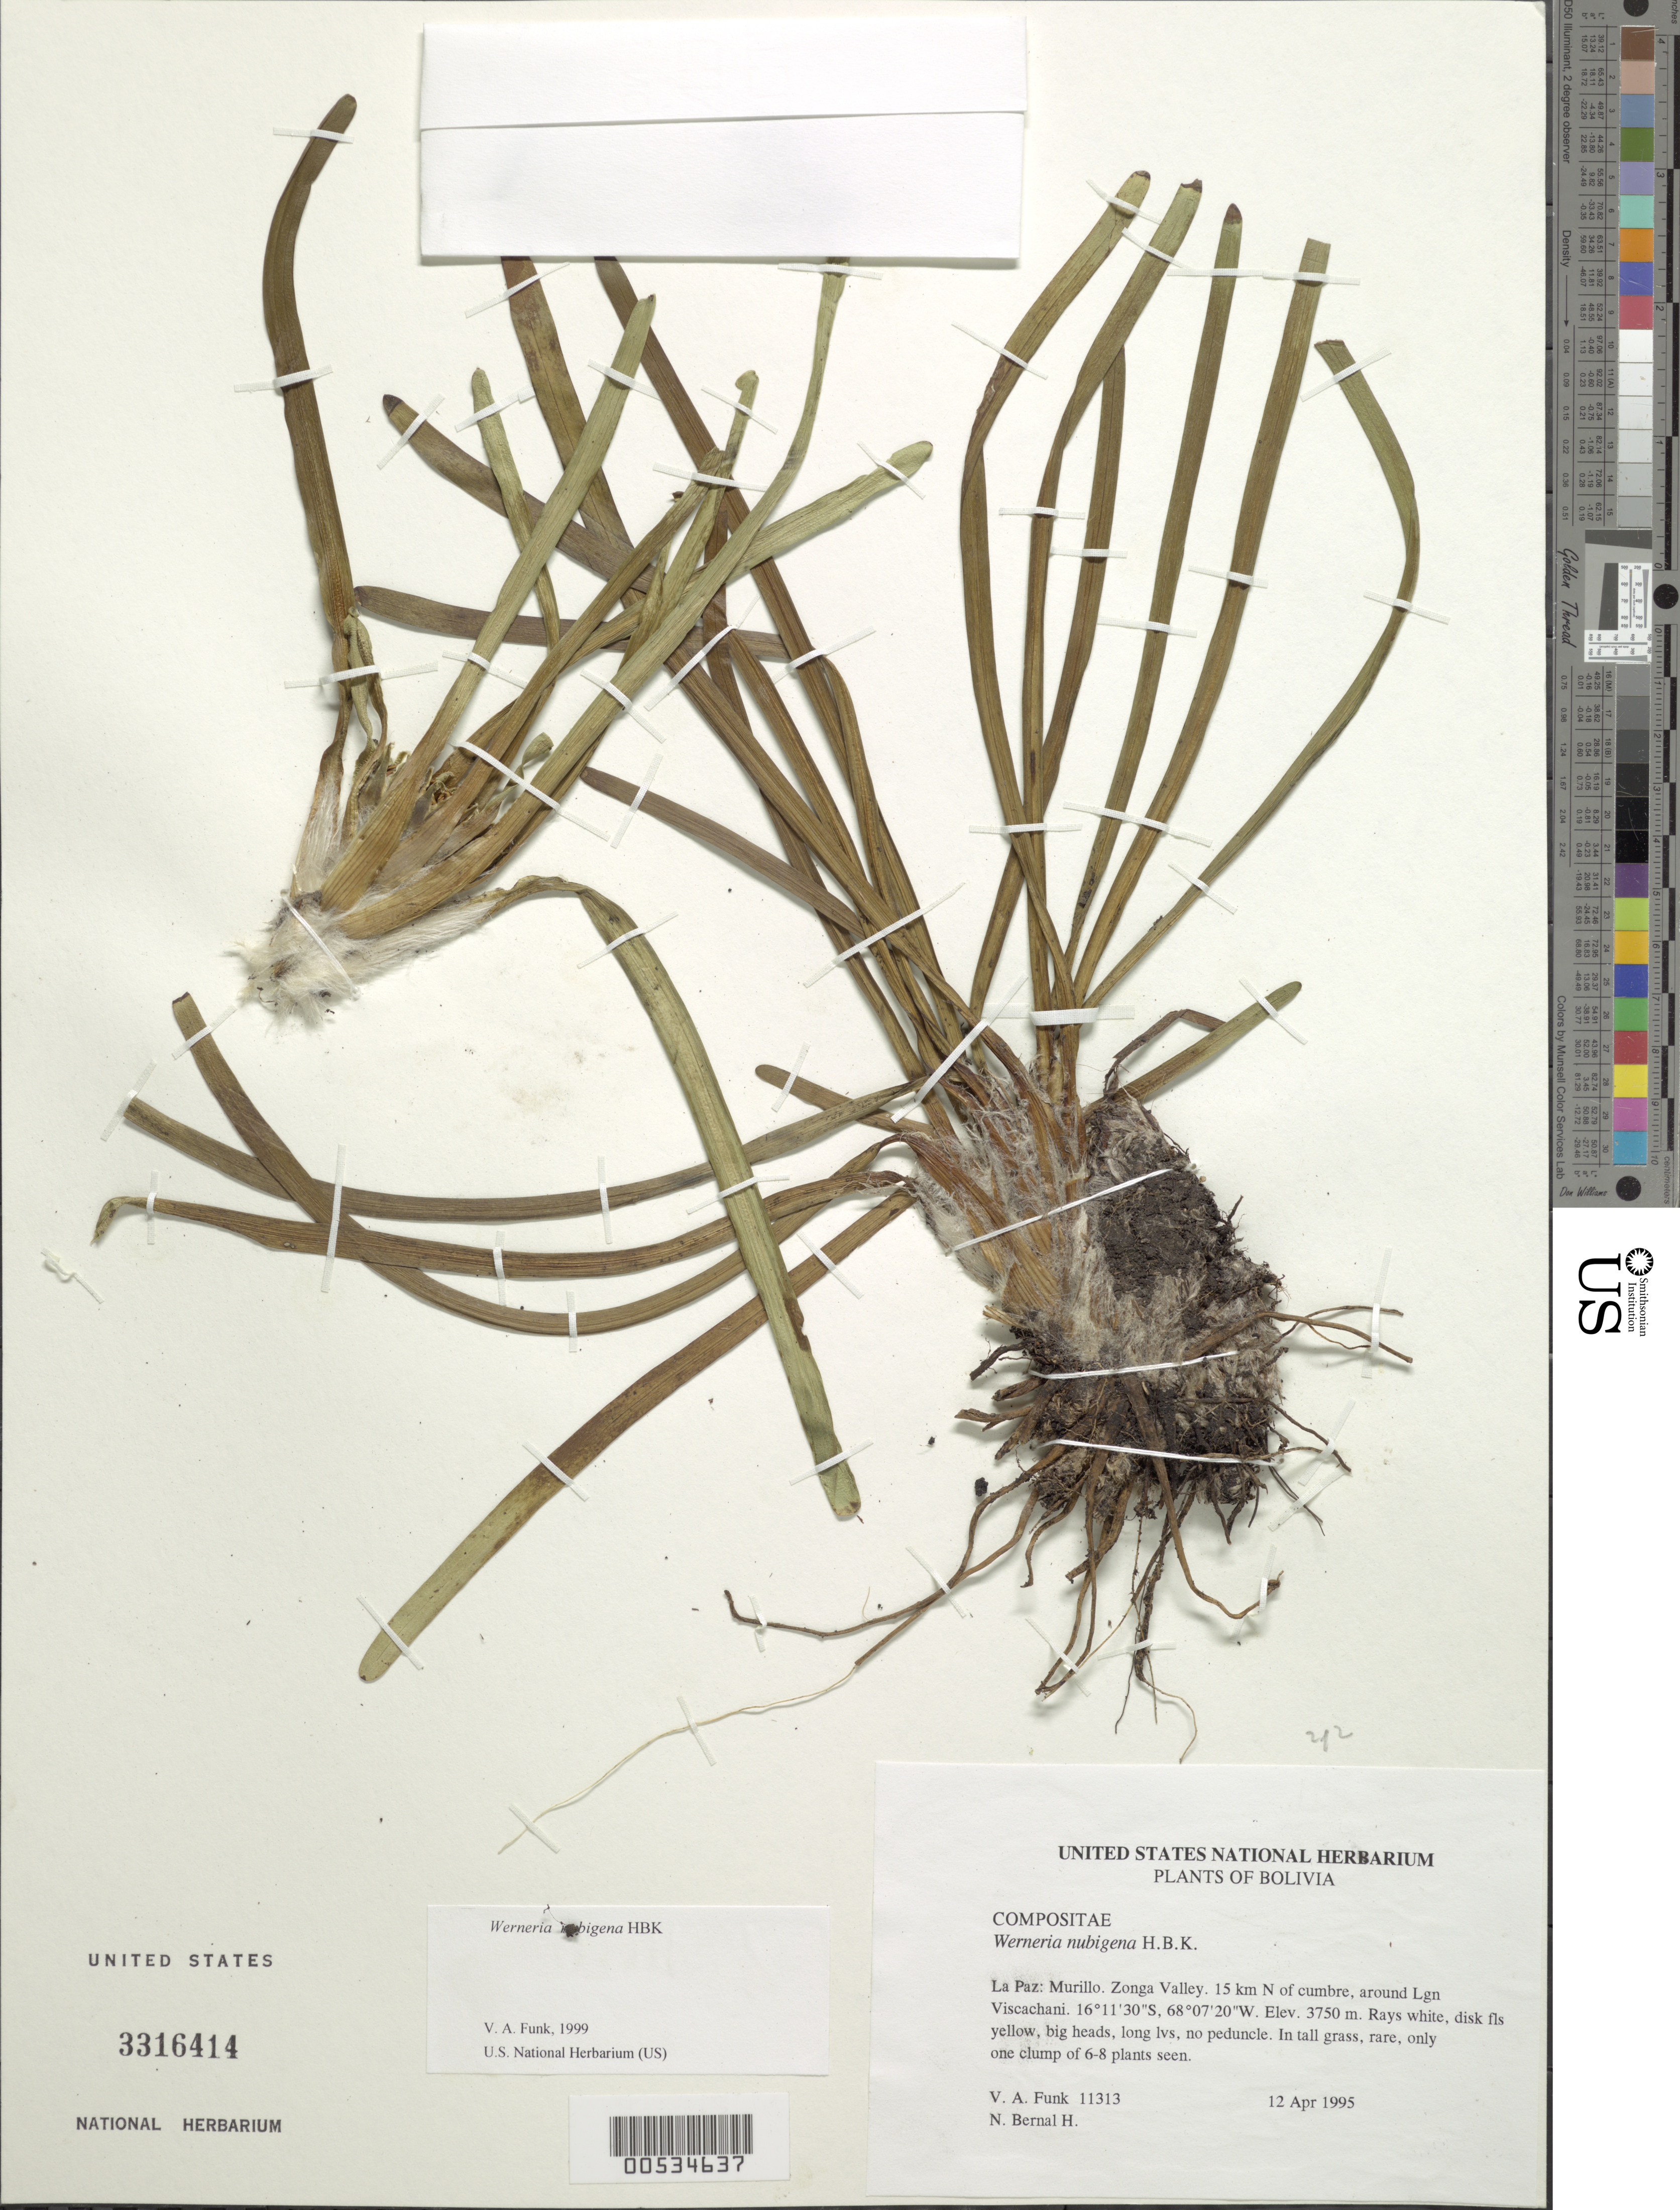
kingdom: Plantae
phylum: Tracheophyta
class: Magnoliopsida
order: Asterales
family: Asteraceae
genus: Werneria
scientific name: Werneria nubigena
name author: Kunth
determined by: Funk, Vicki A., (BOT), Smithsonian Institution - National Museum of Natural History (UNITED STATES)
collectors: S. G. Beck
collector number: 11313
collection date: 1995-04-12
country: Bolivia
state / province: La Paz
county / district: Murillo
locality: Zonga Valley, 15 km N of cumbre, around Lgn Viscachani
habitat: In tall grass, rare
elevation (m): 3750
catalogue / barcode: US 3316414